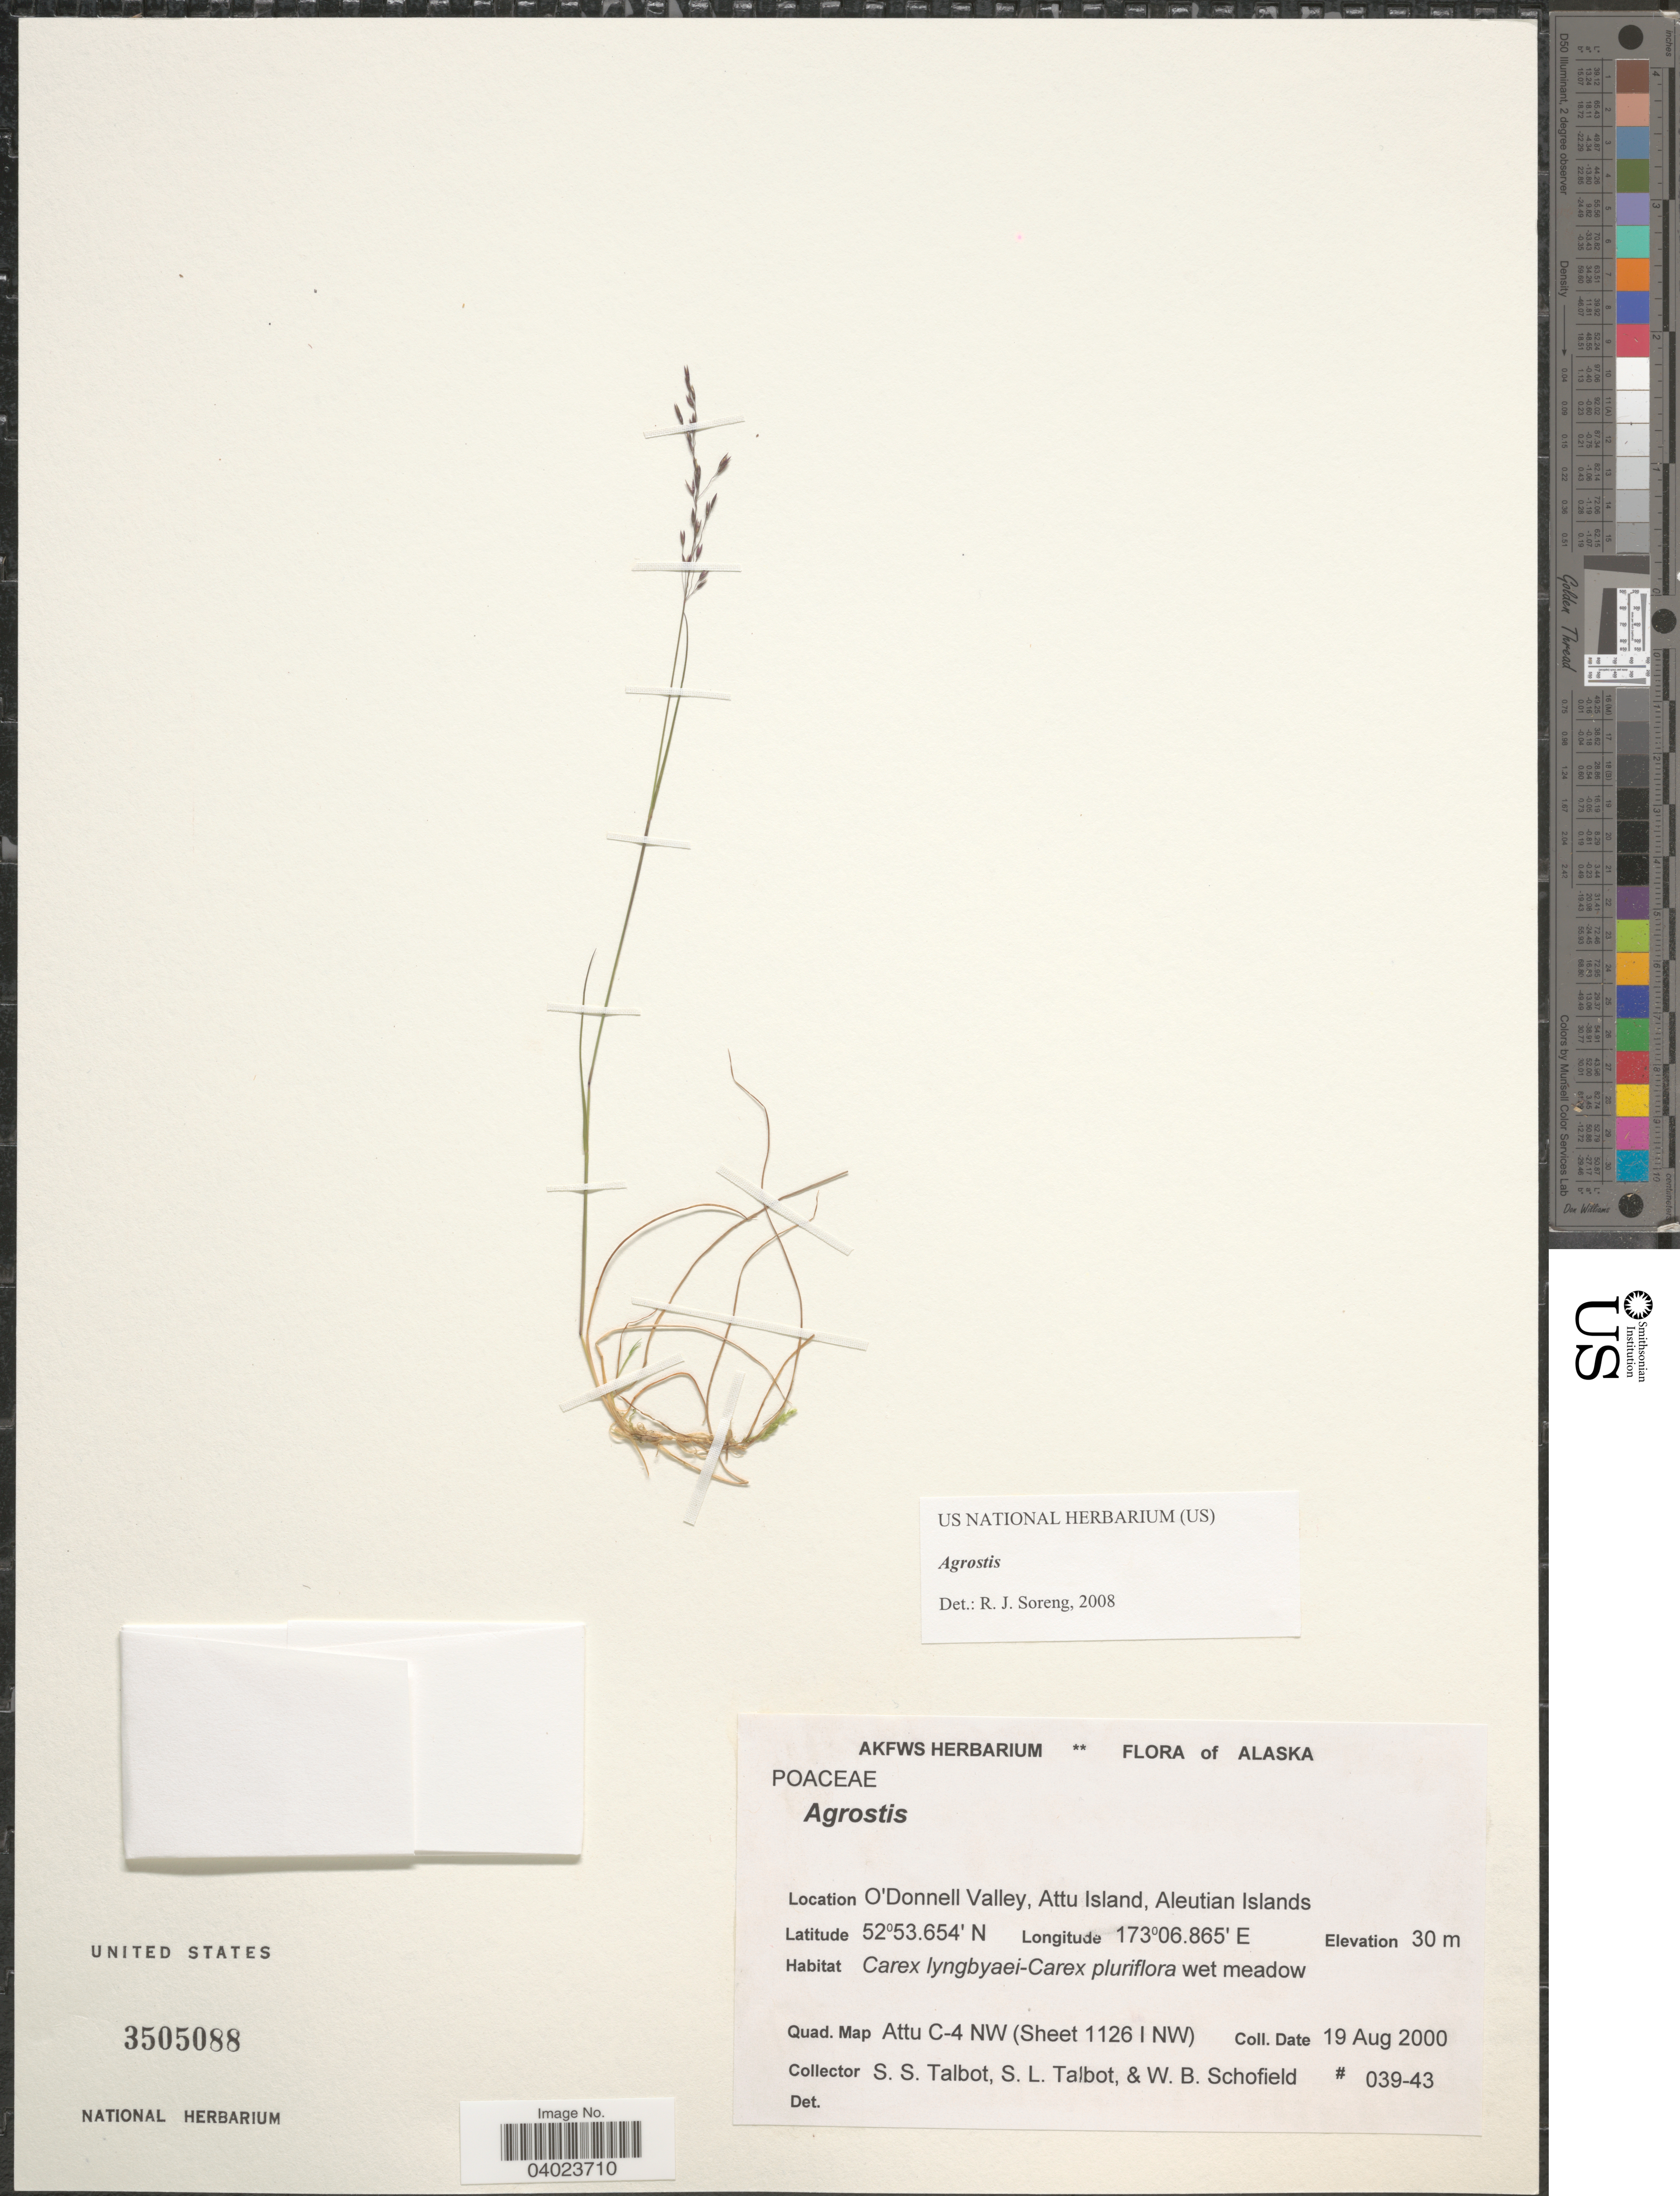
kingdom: Plantae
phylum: Tracheophyta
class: Liliopsida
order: Poales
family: Poaceae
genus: Agrostis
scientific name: Agrostis sp.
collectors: S. S. Talbot, S. Talbot & W. Schofield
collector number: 039-43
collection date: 2000-08-19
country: United States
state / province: Alaska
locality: O'Donnell Valley, Attu Island, Aleutian Islands. Quad. Map Attu (C-4 NW (Sheet 1126 I NW).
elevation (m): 30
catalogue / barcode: US 3505088